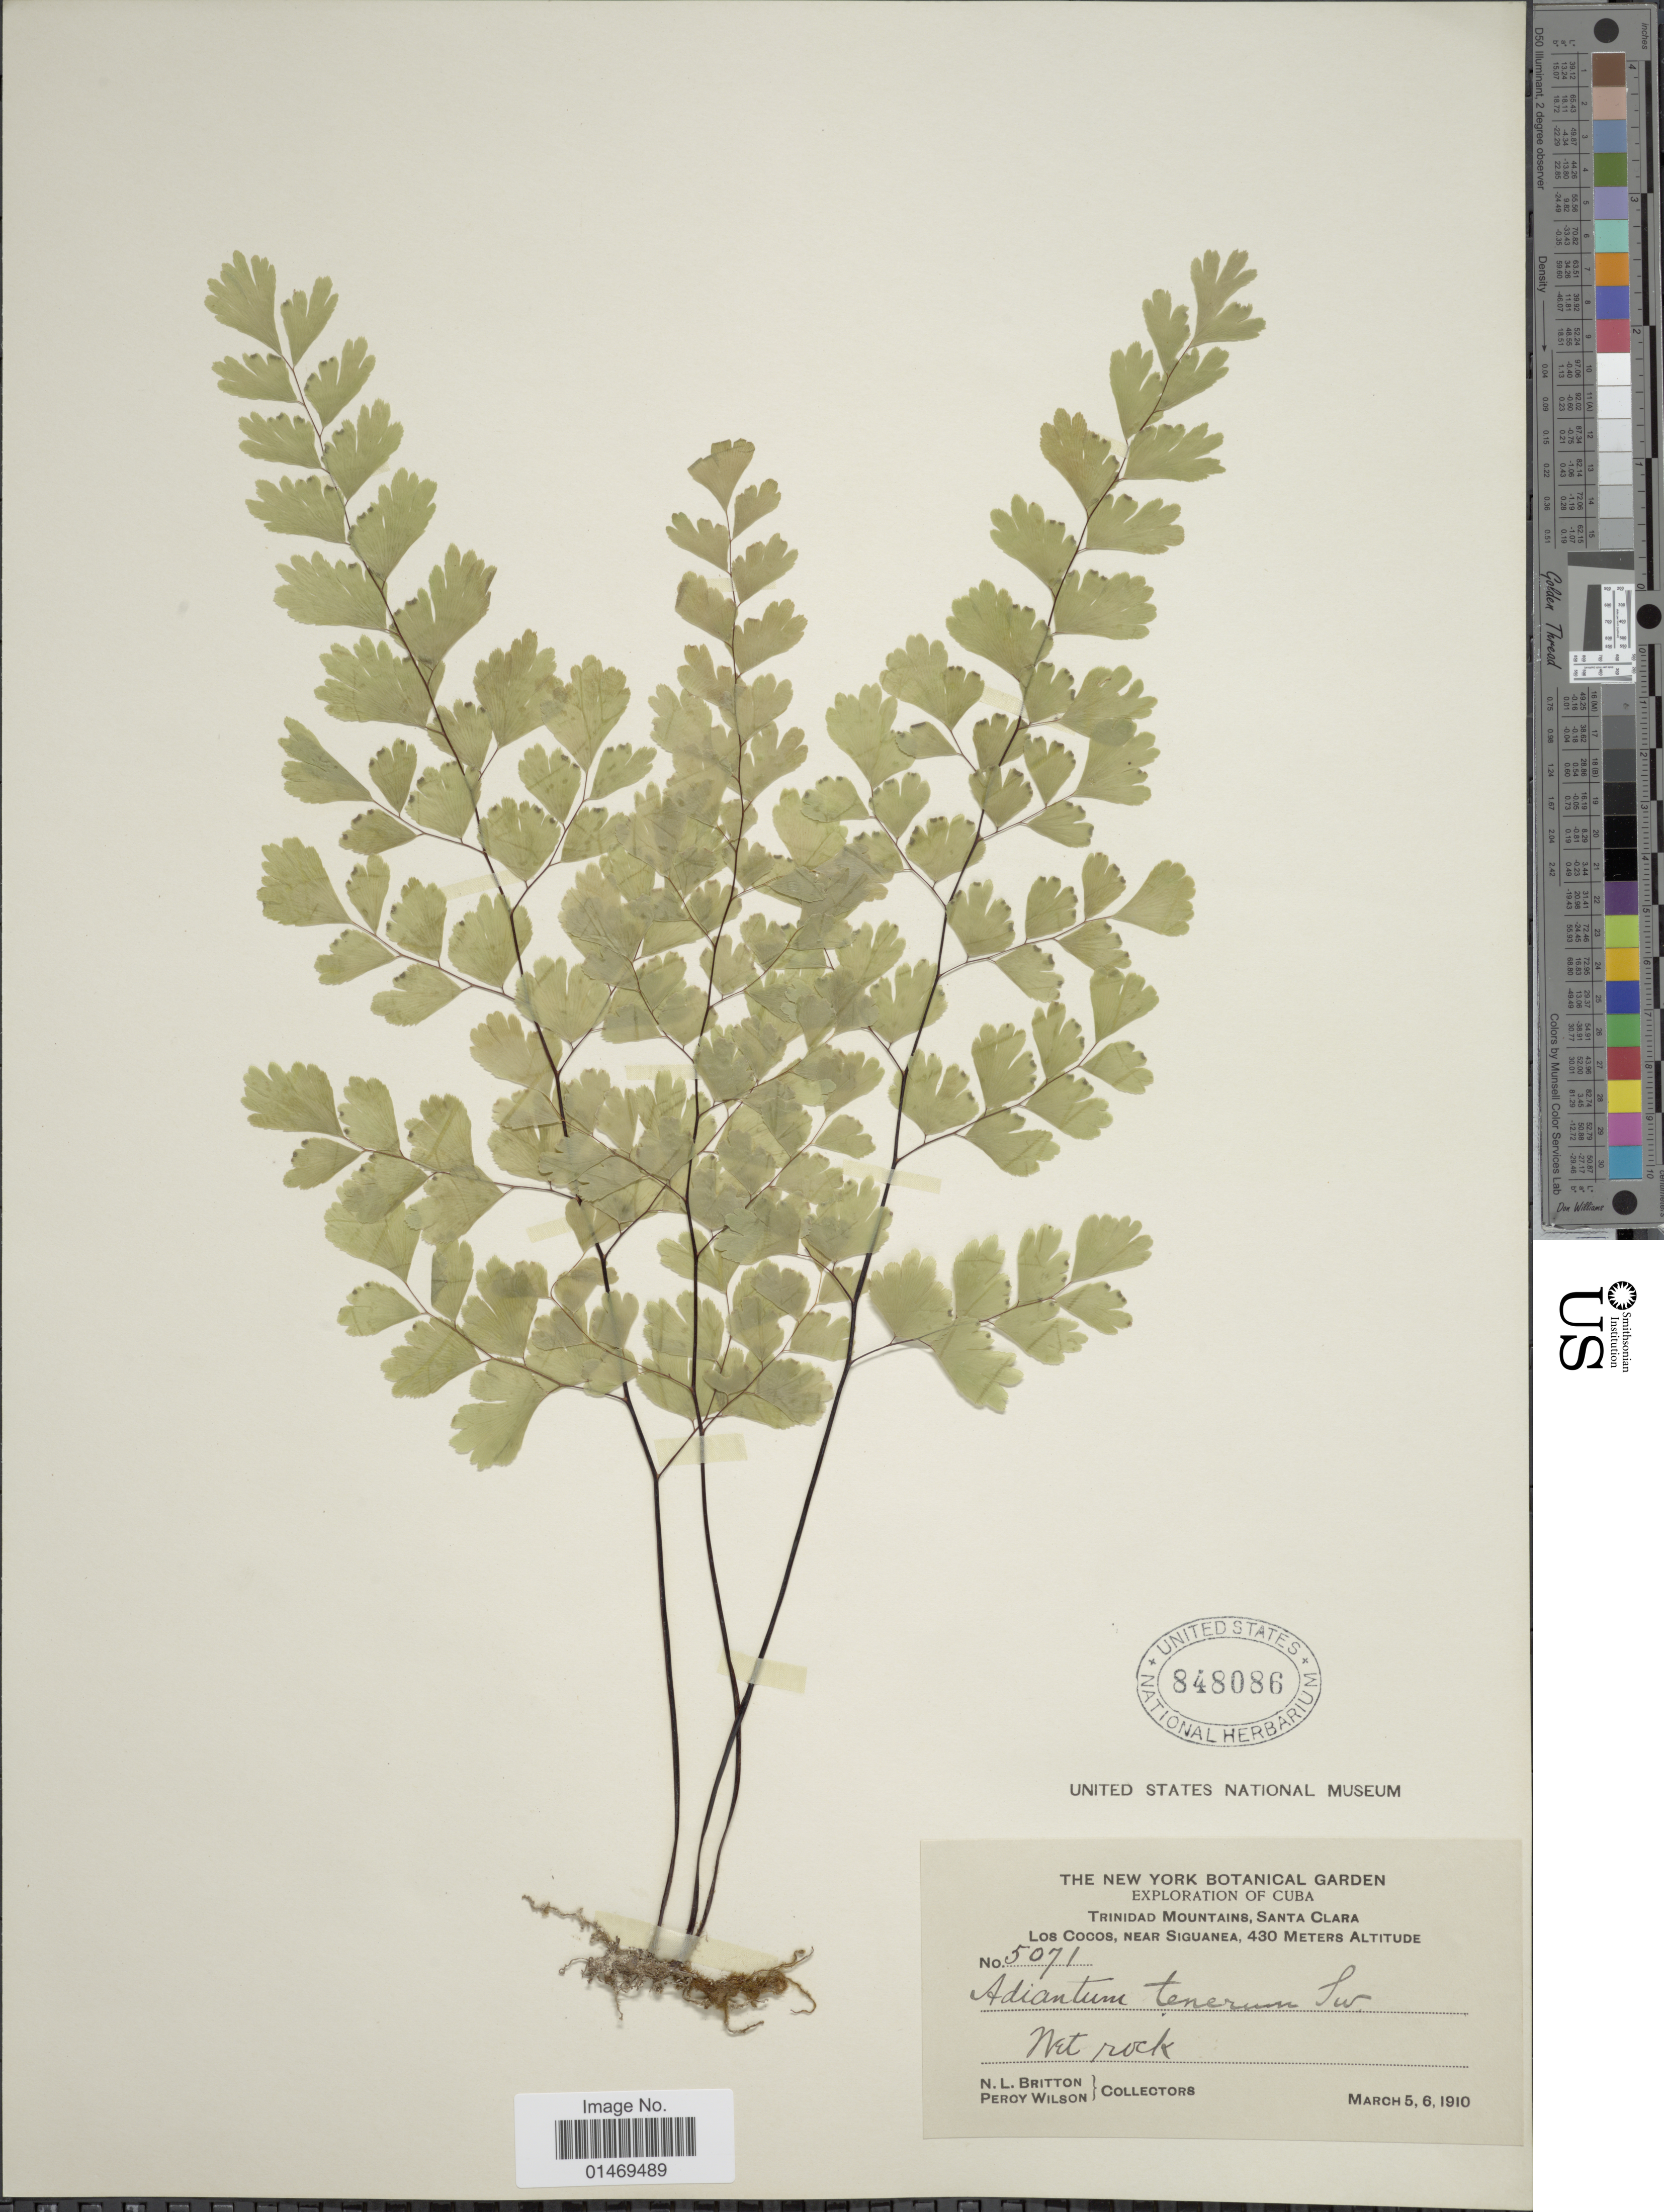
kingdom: Plantae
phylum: Tracheophyta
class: Polypodiopsida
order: Polypodiales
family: Pteridaceae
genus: Adiantum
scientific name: Adiantum tenerum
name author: Sw.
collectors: N. Britton & P. Wilson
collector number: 5071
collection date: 1910-03-05/1910-03-06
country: Cuba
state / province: Las Villas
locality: Trinidad Mountains, Santa Clara, Los Cocos, near Siguanea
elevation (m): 430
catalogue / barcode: US 848086